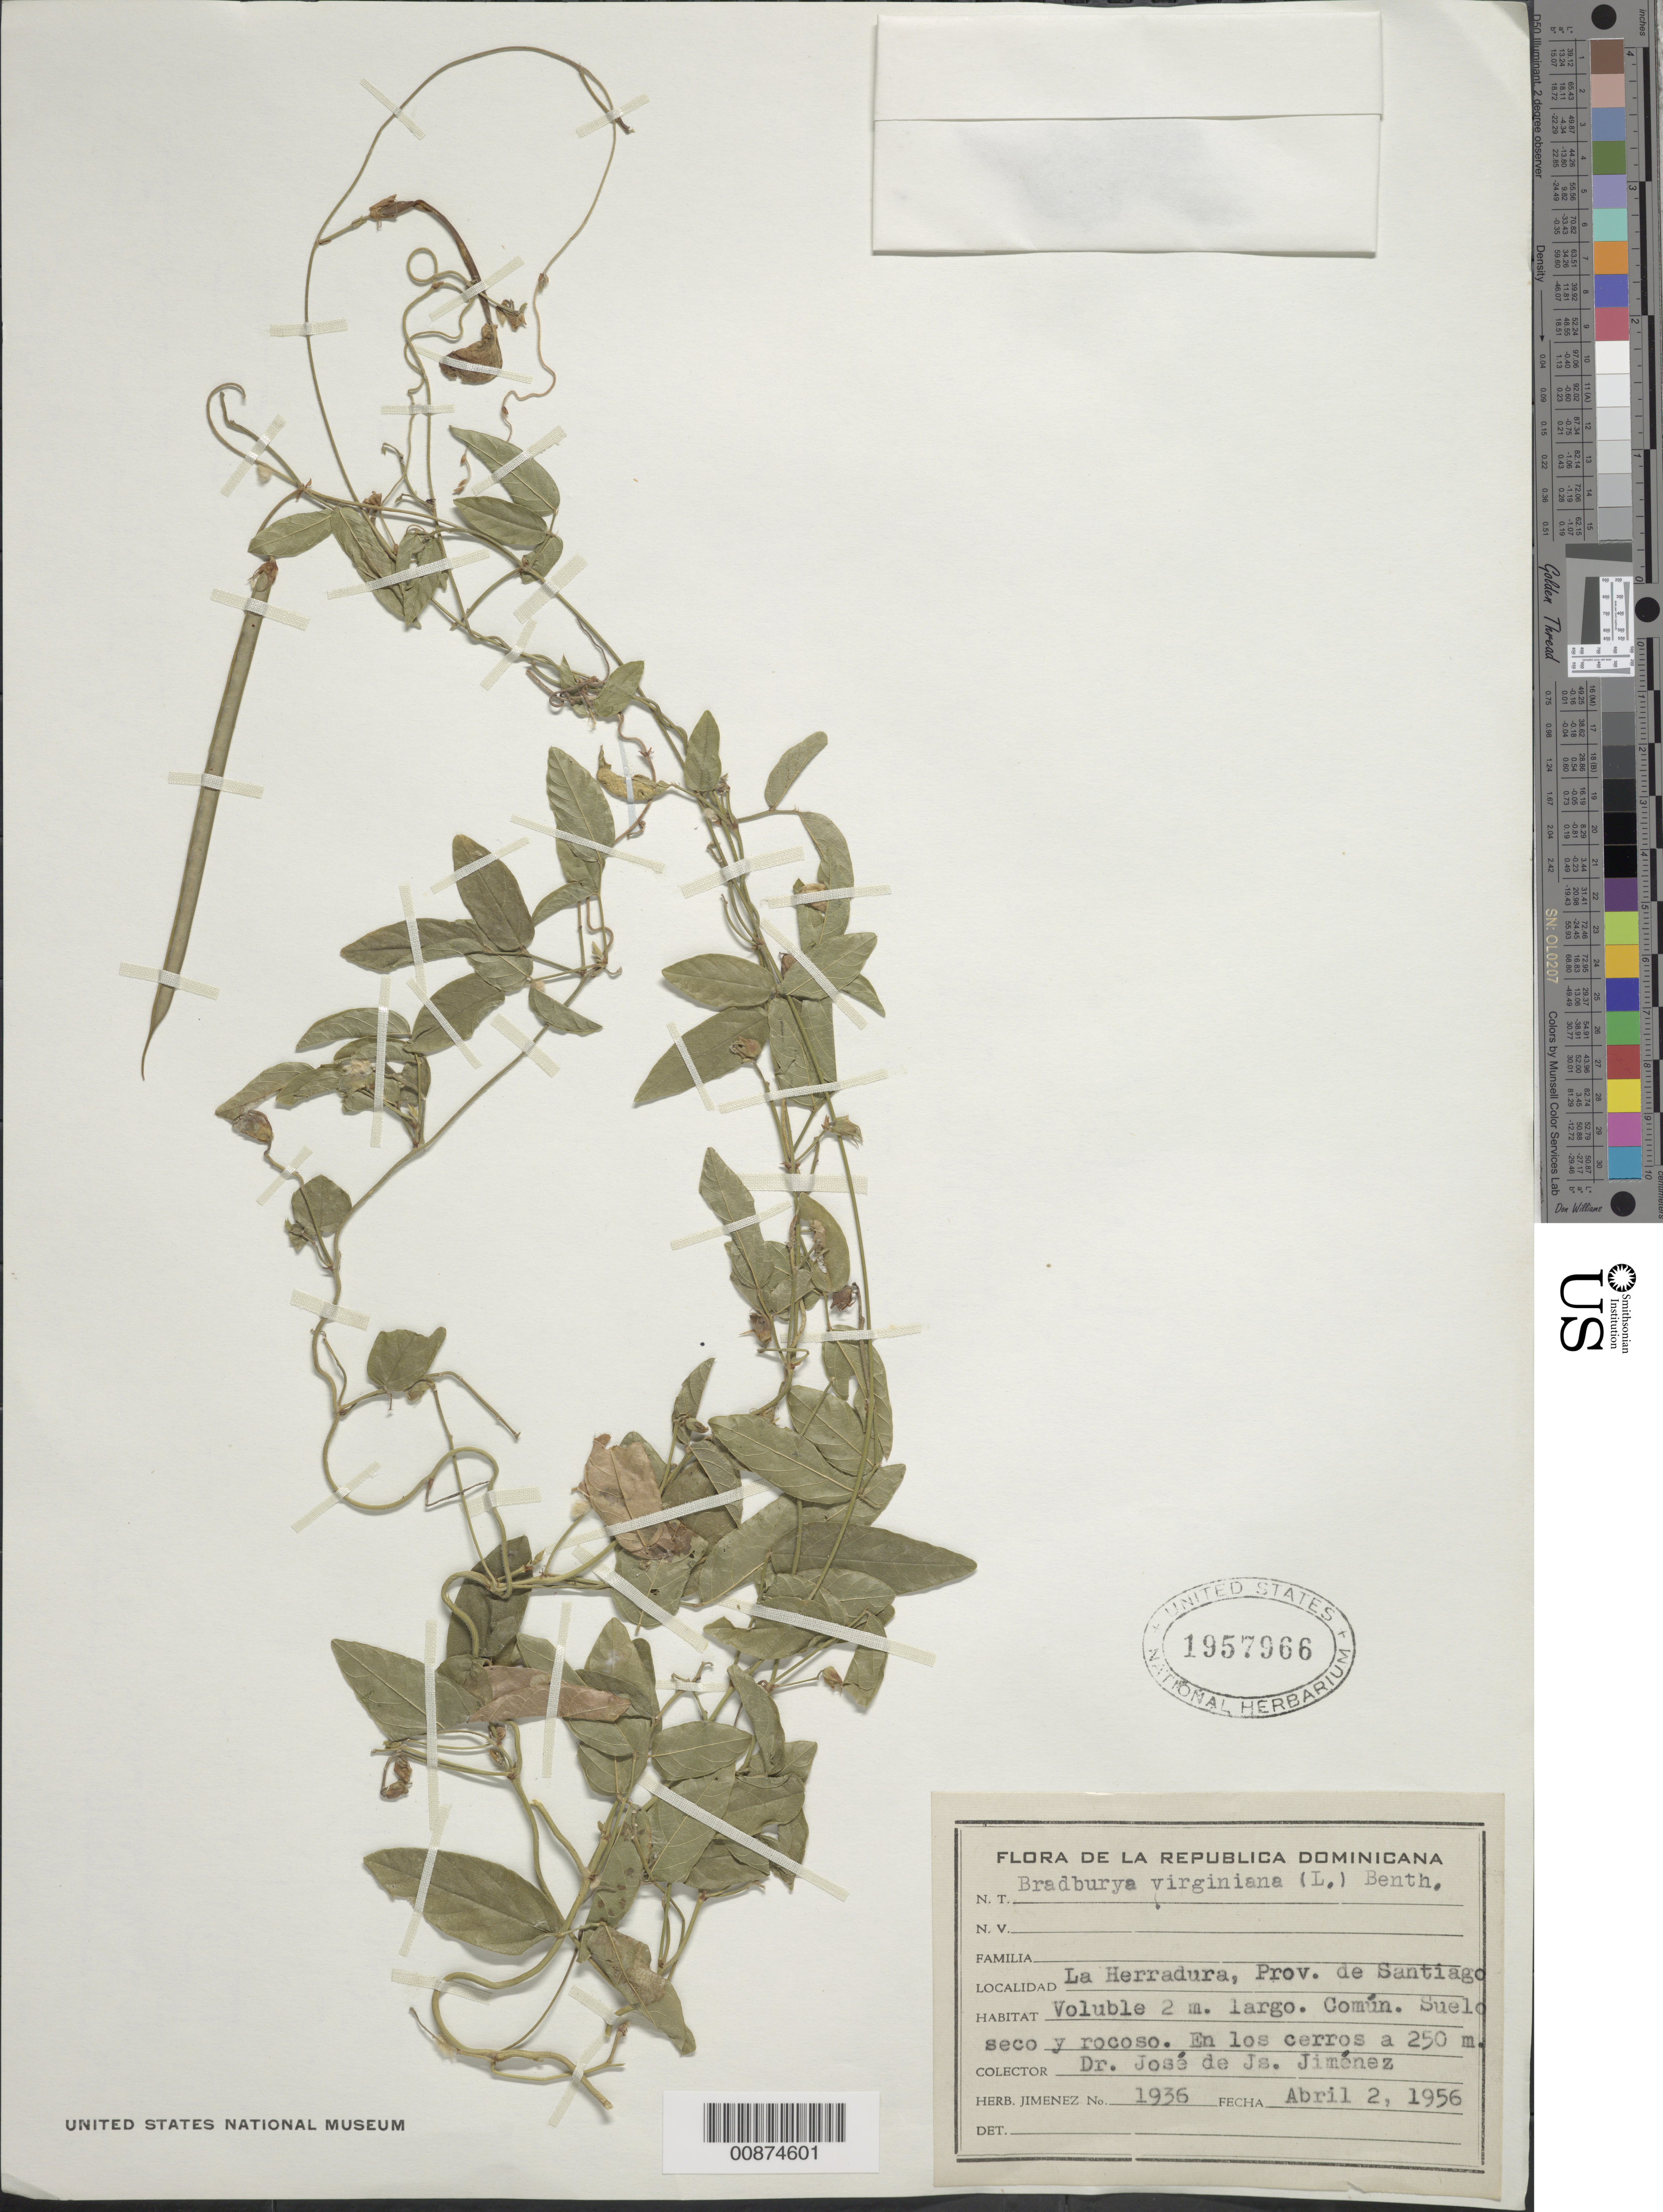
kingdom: Plantae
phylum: Tracheophyta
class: Magnoliopsida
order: Fabales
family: Fabaceae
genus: Centrosema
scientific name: Centrosema virginianum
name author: (L.) Benth.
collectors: J. J. Jiménez Almonte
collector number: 1936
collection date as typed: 02 Apr 1956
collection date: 1956-04-02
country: Dominican Republic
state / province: Santiago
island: Hispaniola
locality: La Herradura.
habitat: Suelo seco y rocoso. En Los cerros.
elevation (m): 250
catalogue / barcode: US 1957966